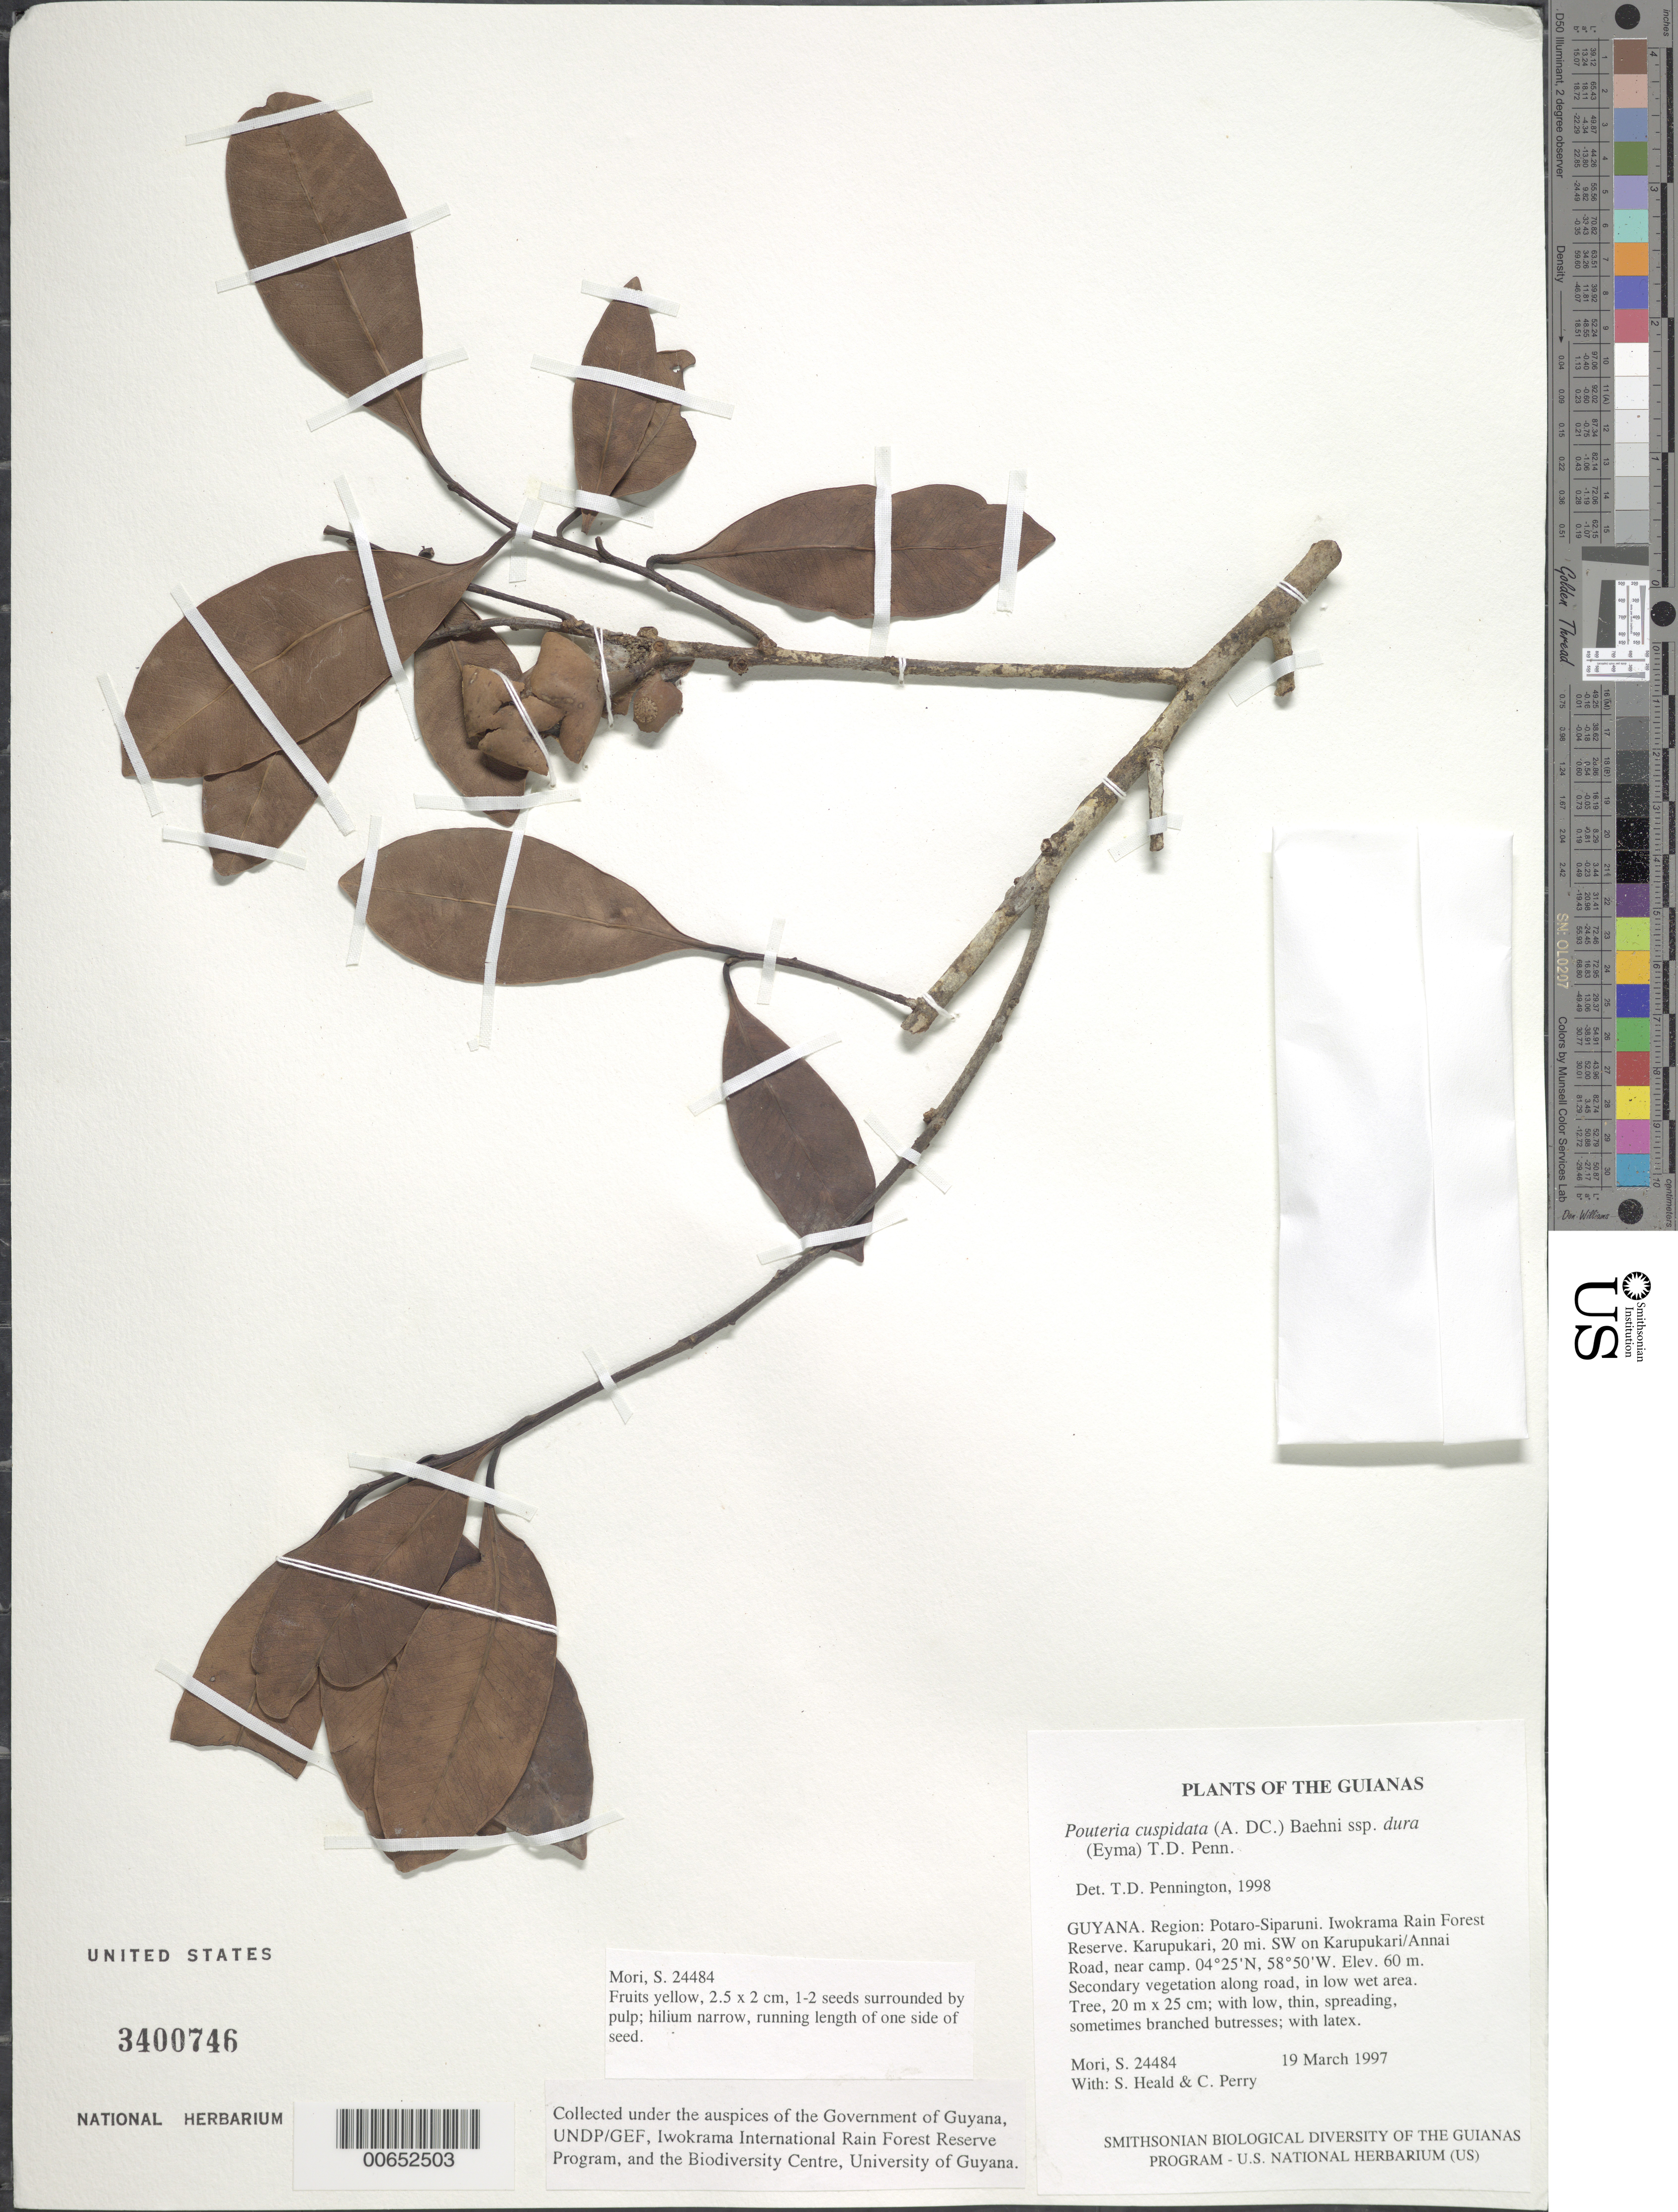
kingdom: Plantae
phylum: Tracheophyta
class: Magnoliopsida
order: Ericales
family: Sapotaceae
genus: Pouteria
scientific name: Pouteria cuspidata subsp. dura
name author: (Eyma) T.D. Penn.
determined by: Pennington, T. D., (K)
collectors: S. Mori, S. Heald & C. Perry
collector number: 24484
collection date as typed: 19 March 1997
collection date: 1997-03-19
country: Guyana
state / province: Potaro-Siparuni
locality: Iwokrama Rain Forest Reserve. Karupukari, 20 mi. SW on Karupukari/Annai Road, near camp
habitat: Secondary vegetation along road, in low wet area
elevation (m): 60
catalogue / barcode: US 3400746